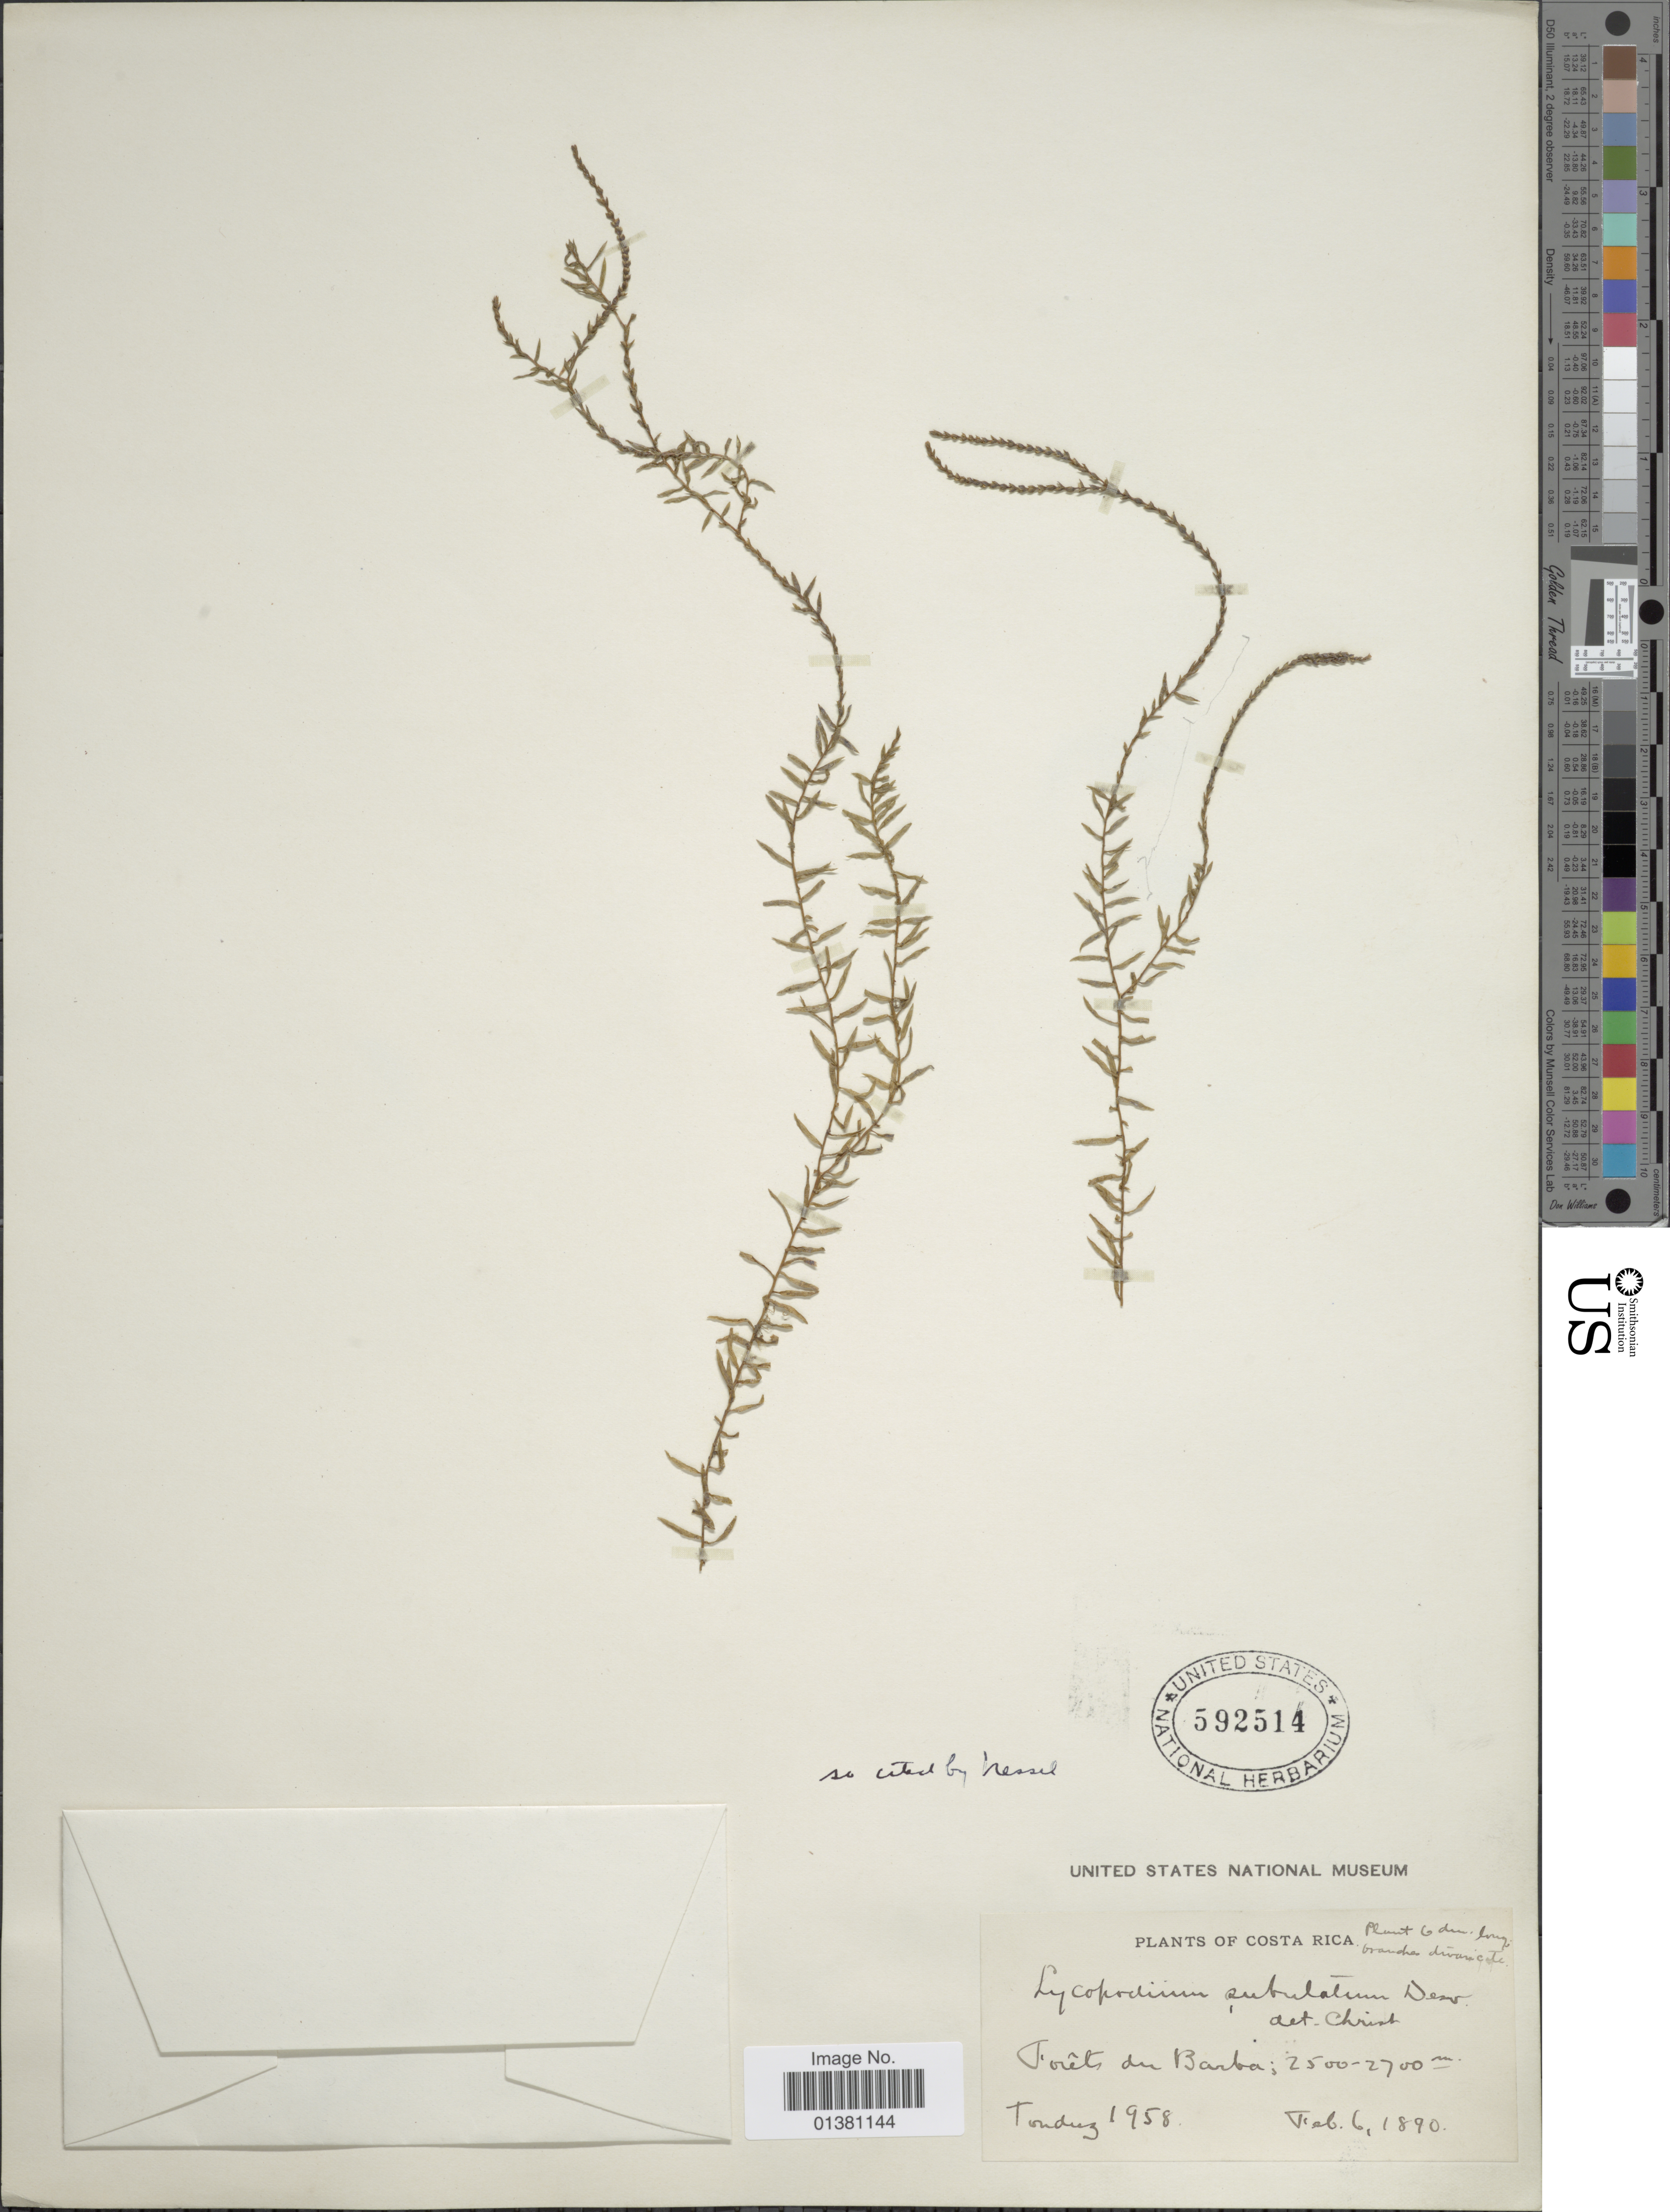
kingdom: Plantae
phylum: Tracheophyta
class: Lycopodiopsida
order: Lycopodiales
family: Lycopodiaceae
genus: Phlegmariurus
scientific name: Phlegmariurus subulatus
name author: (Desv. ex Poir.) B. Øllg.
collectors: A. Tonduz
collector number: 1958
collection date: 1890-02-06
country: Costa Rica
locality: Forêts du Barba.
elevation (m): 2500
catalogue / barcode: US 592514